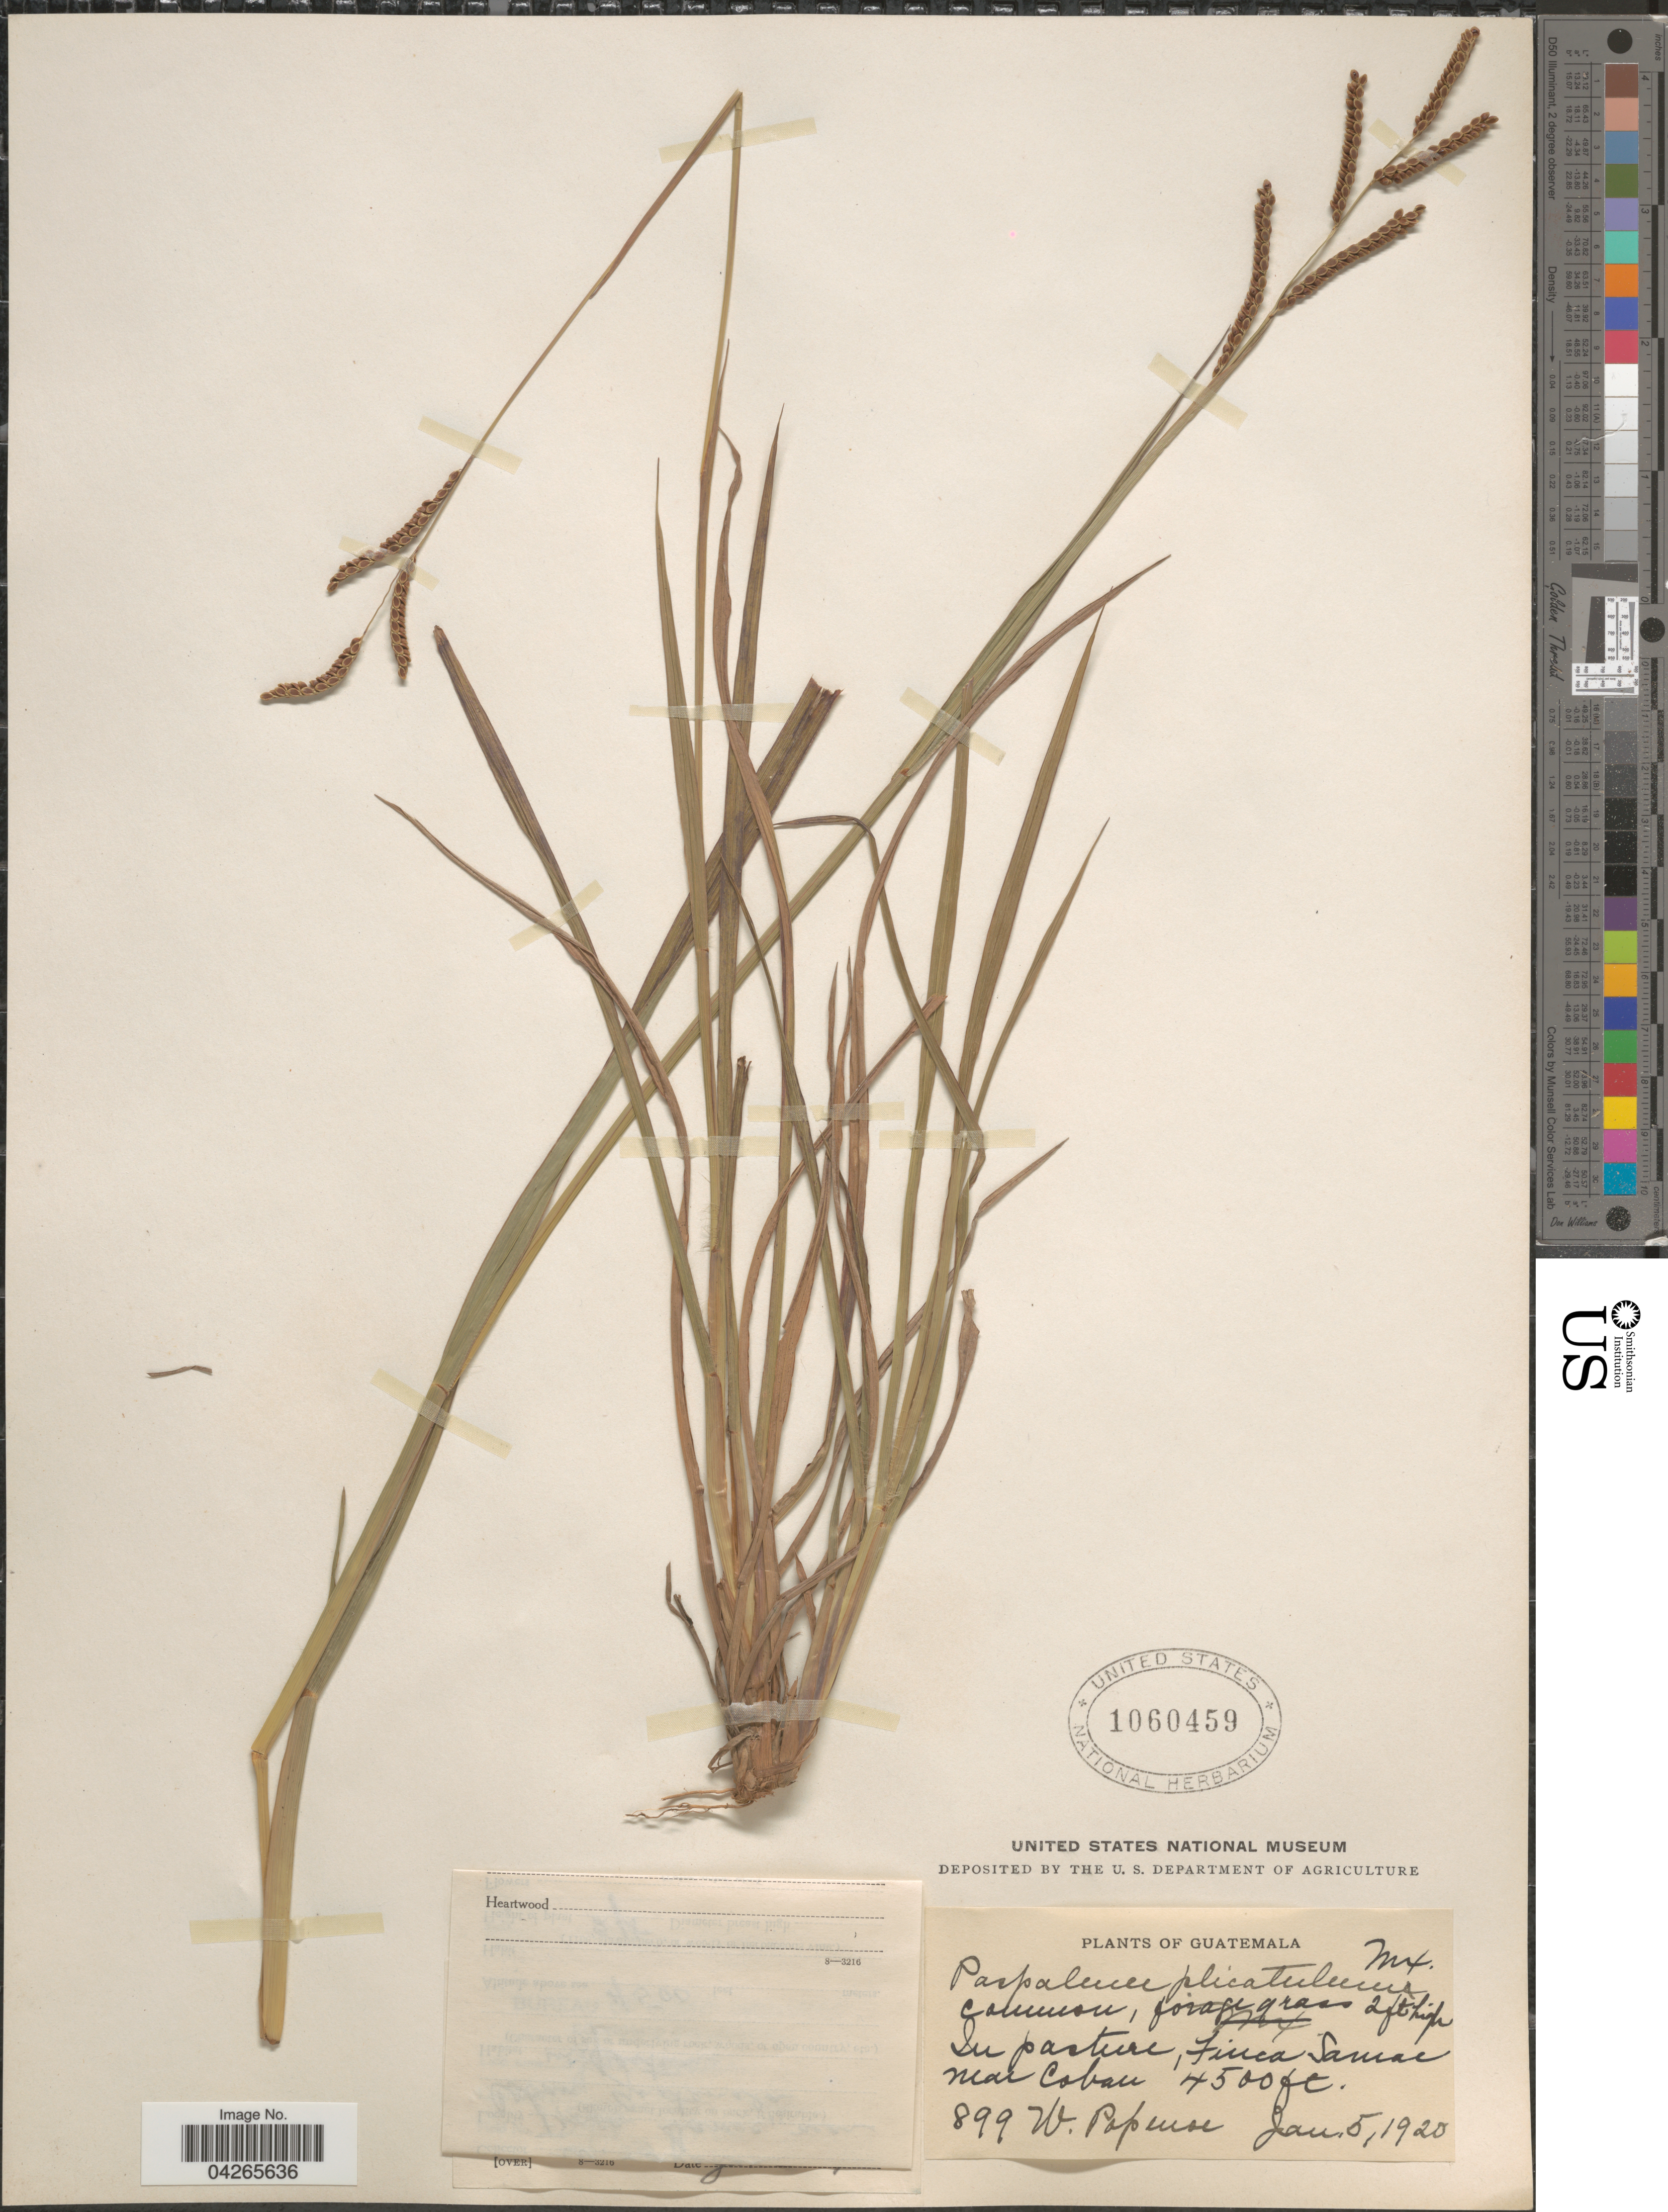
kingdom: Plantae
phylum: Tracheophyta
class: Liliopsida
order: Poales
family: Poaceae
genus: Paspalum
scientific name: Paspalum plicatulum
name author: Michx.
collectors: W. Popenoe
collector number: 899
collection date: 1920-01-05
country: Guatemala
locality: In pasture, Finca Samac near Coban.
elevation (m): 1372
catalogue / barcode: US 1060459